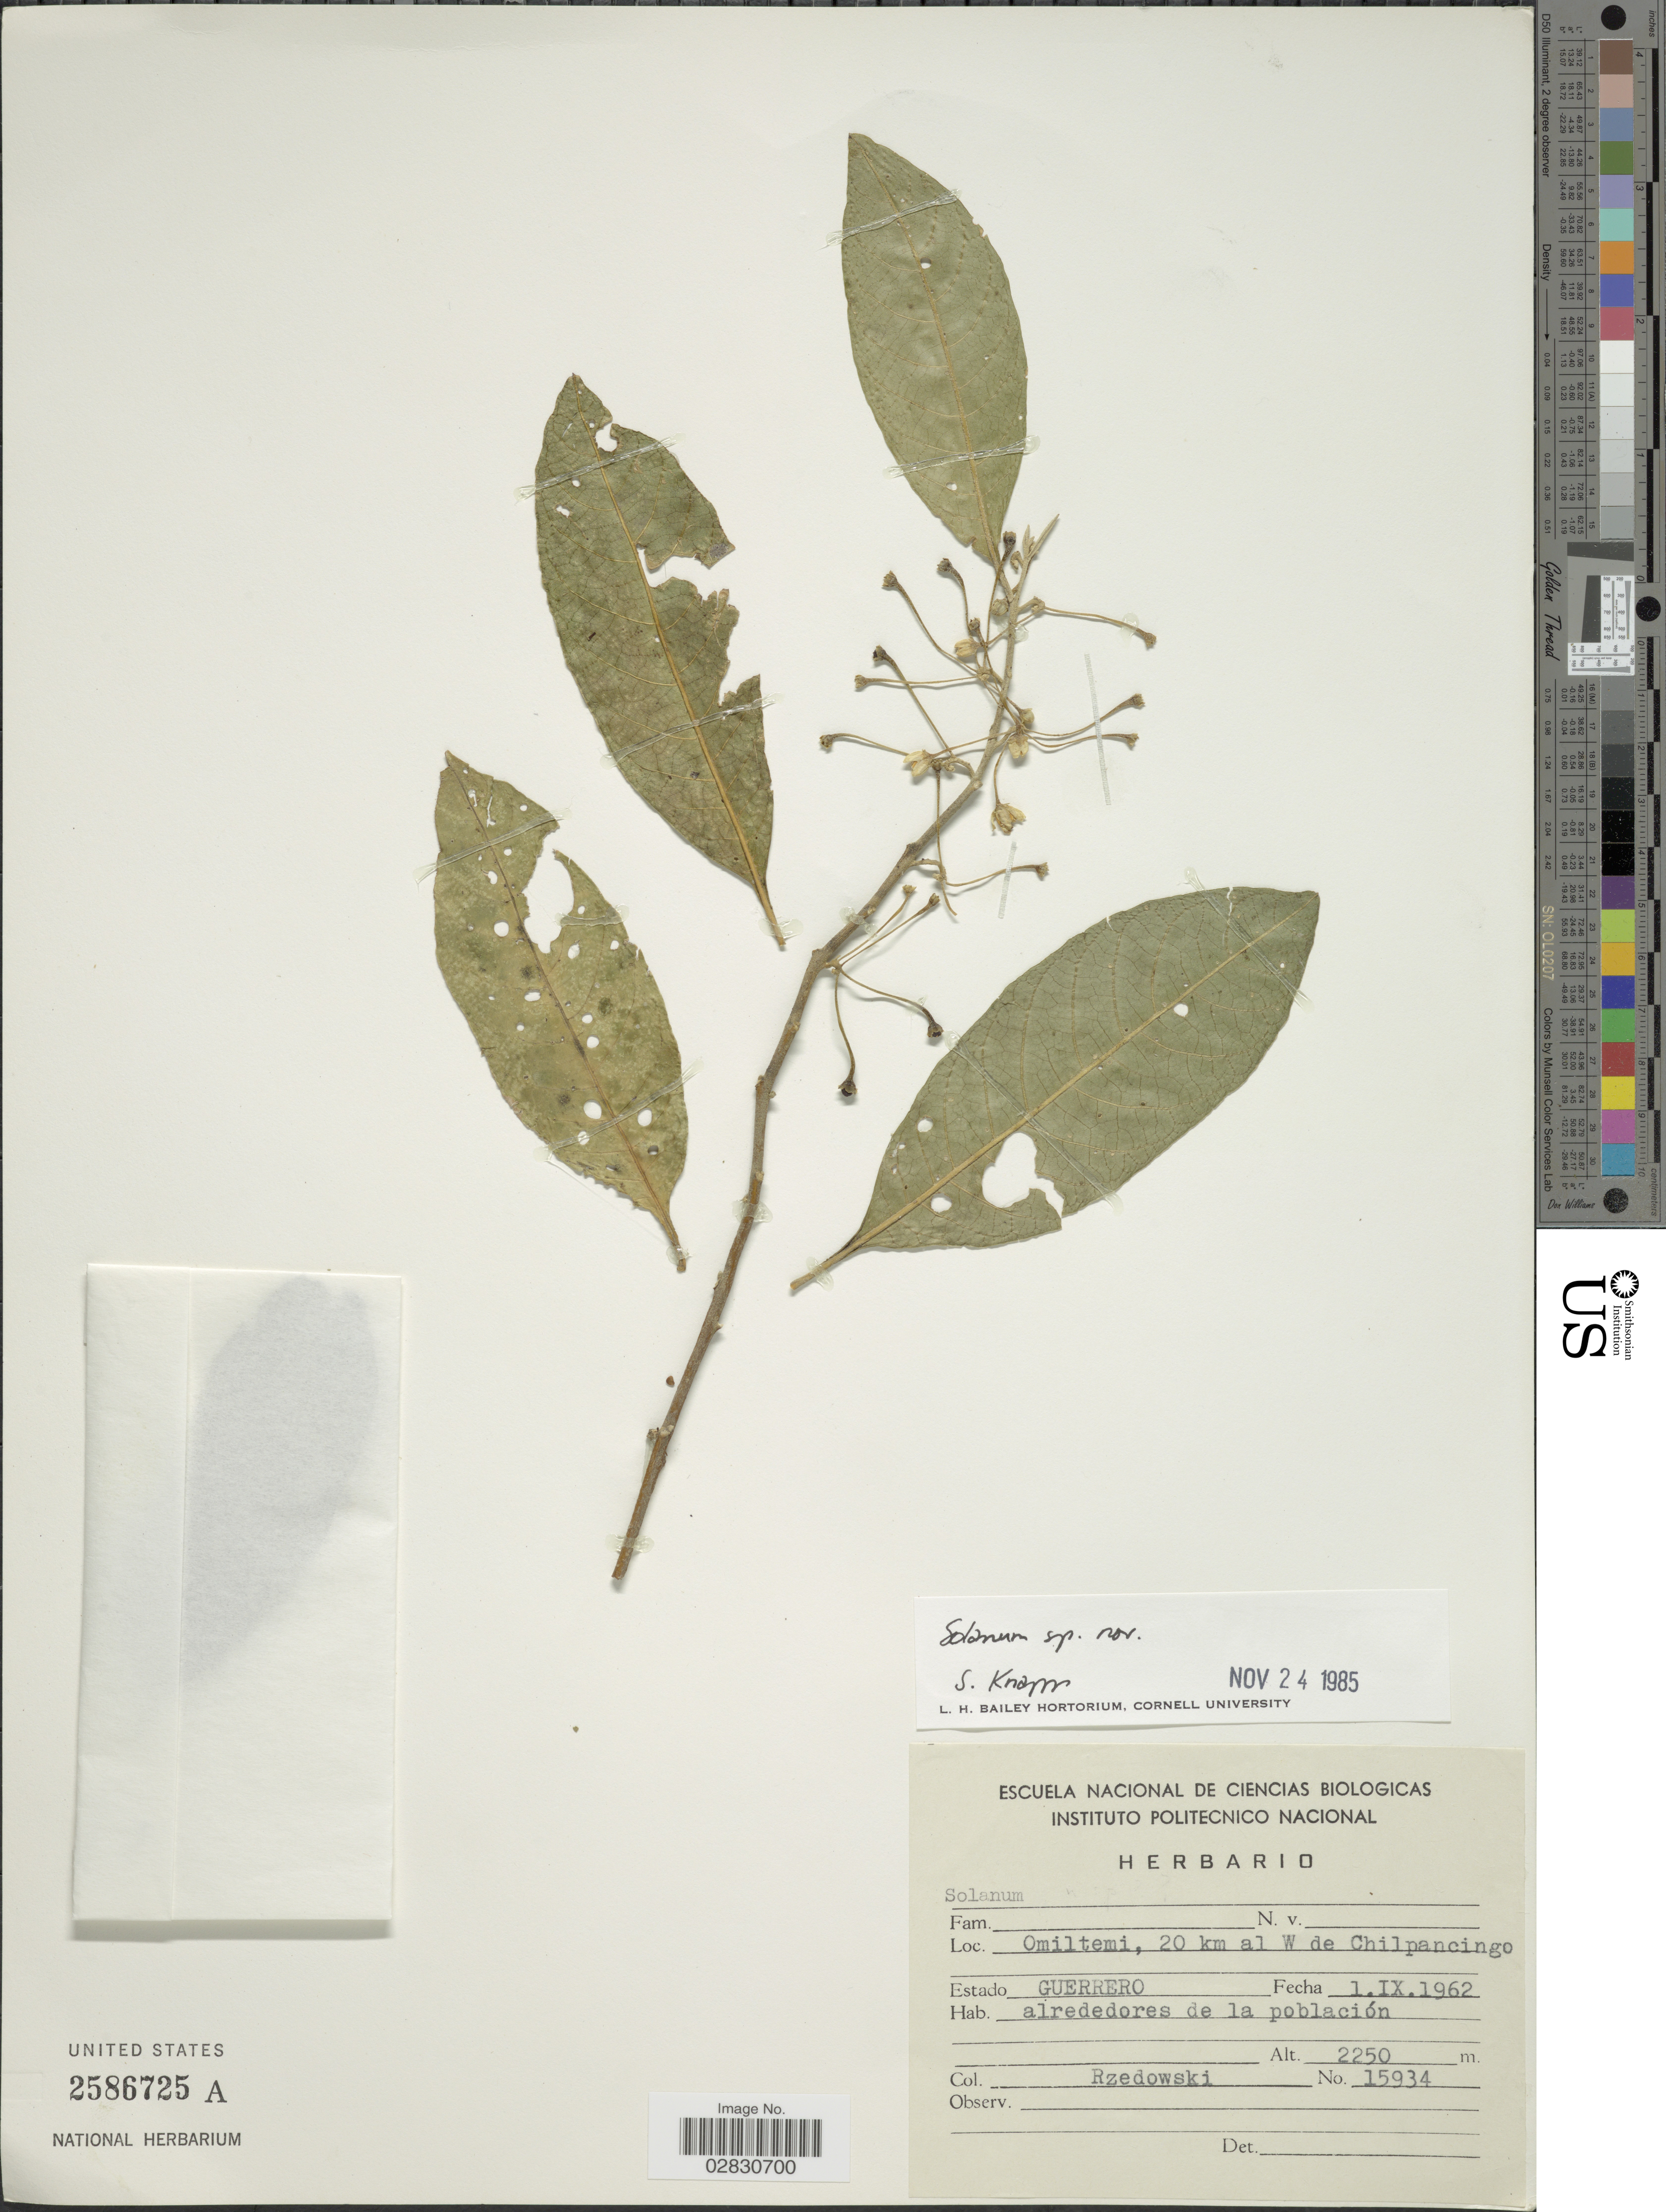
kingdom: Plantae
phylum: Tracheophyta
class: Magnoliopsida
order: Solanales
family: Solanaceae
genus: Solanum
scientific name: Solanum sp.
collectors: Rzedowski, --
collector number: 15934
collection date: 1962-09-01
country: Mexico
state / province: Guerrero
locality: Omiltemi, 20 km al W de Chilpancingo, Estado Guerrero.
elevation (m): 2250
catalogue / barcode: US 2586725A